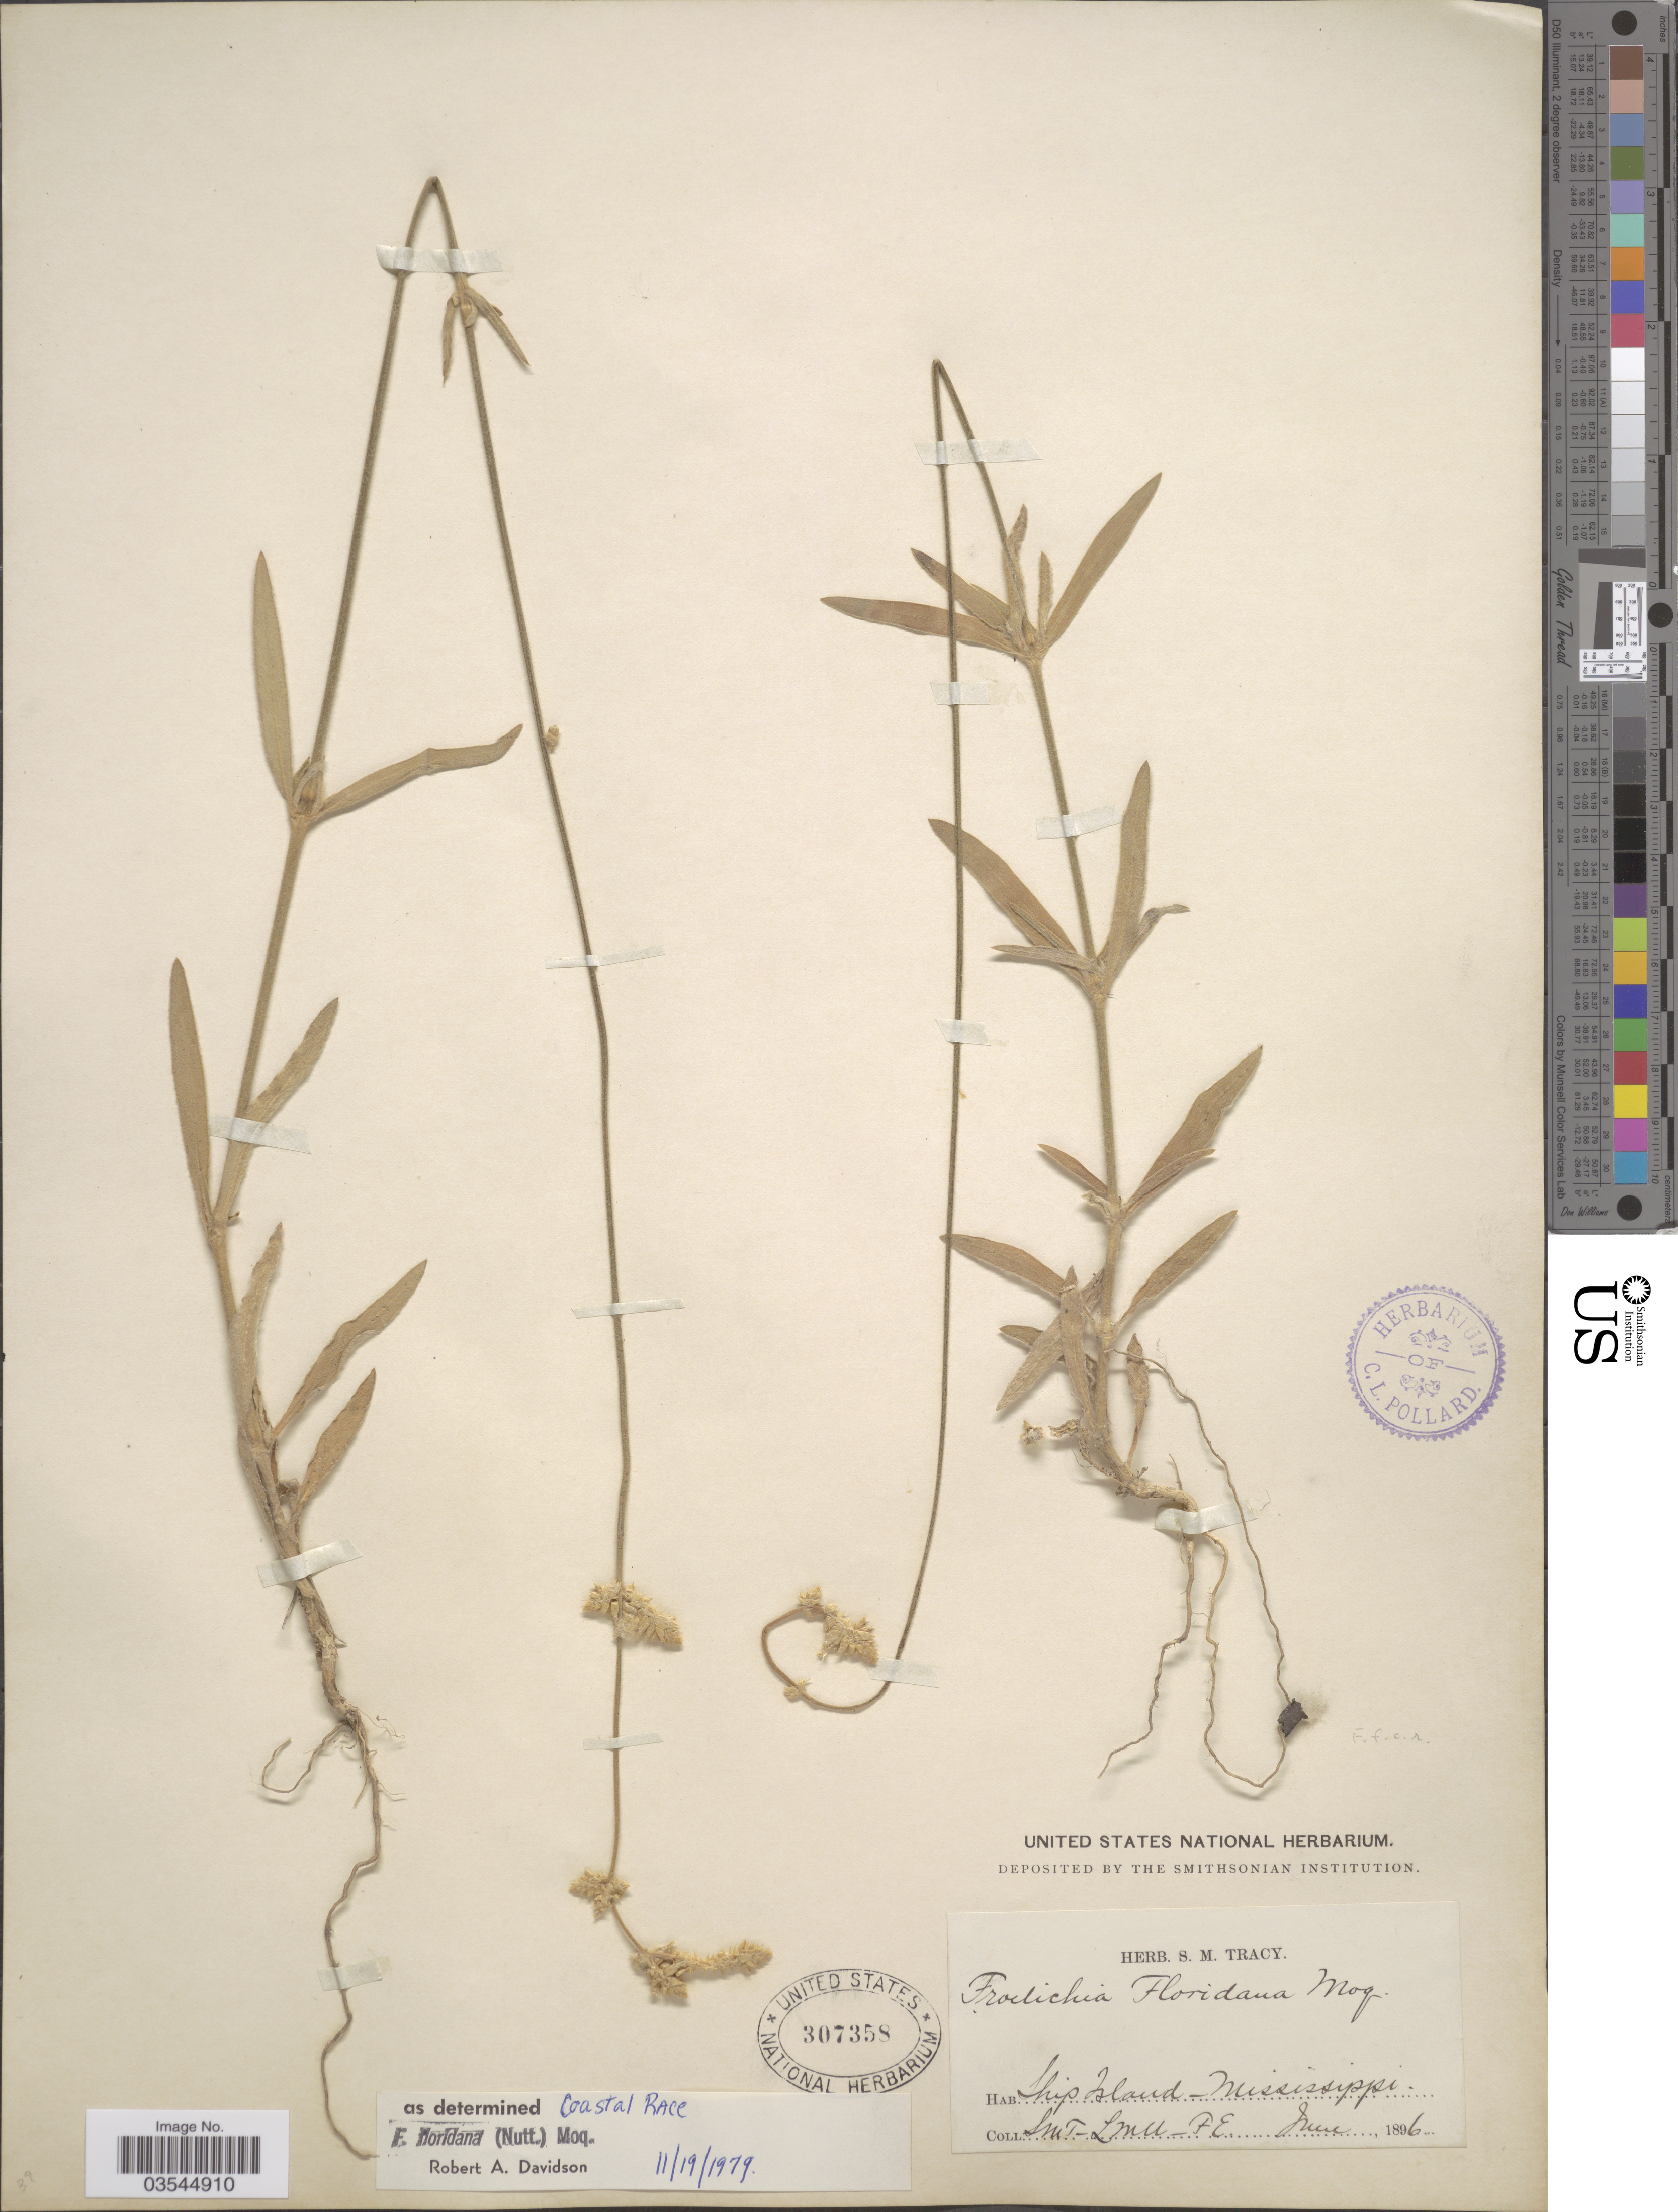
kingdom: Plantae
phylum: Tracheophyta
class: Magnoliopsida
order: Caryophyllales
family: Amaranthaceae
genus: Froelichia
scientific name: Froelichia floridana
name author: (Nutt.) Moq.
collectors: S. M. Tracy, L. M. U. & F. E.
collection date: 1896-06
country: United States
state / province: Mississippi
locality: Ship Island.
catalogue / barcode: US 307358